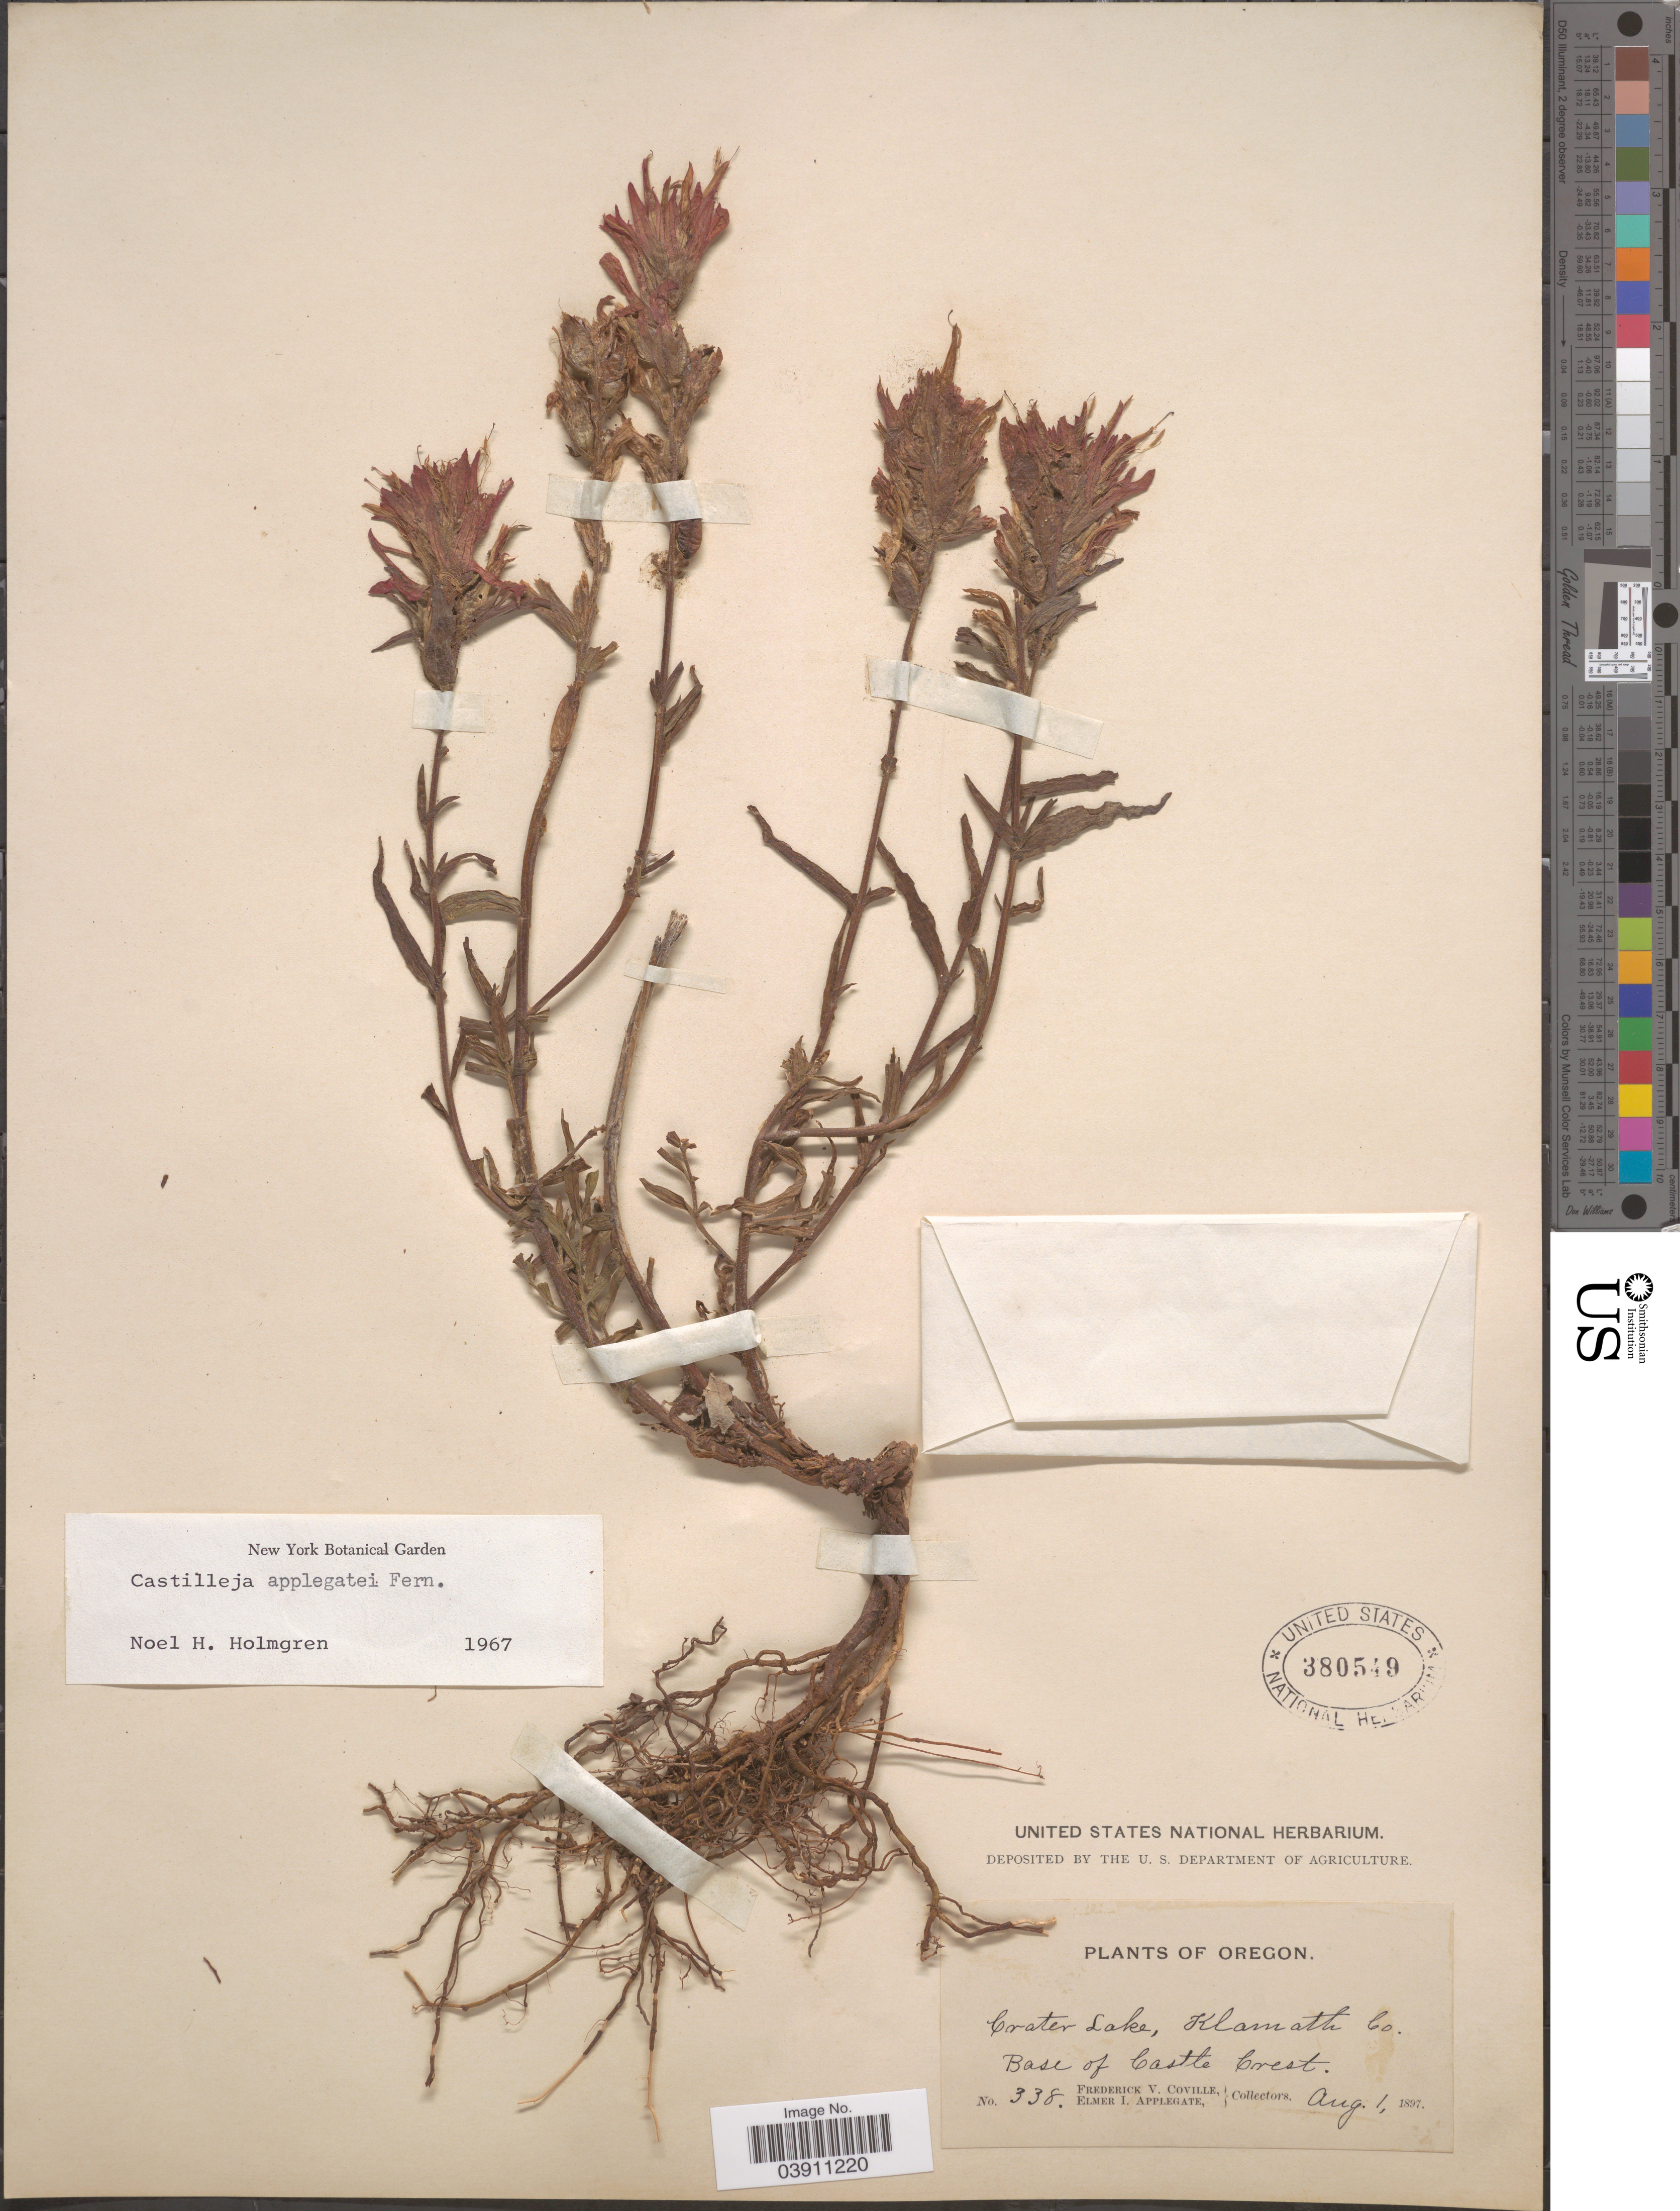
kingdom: Plantae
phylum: Tracheophyta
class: Magnoliopsida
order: Lamiales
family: Orobanchaceae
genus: Castilleja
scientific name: Castilleja applegatei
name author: Fernald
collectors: F. V. Coville & E. I. Applegate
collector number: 338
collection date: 1897-08-01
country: United States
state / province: Oregon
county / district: Klamath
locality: Crater Lake, Klamath Co. Base of Castle Crest.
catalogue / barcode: US 380549